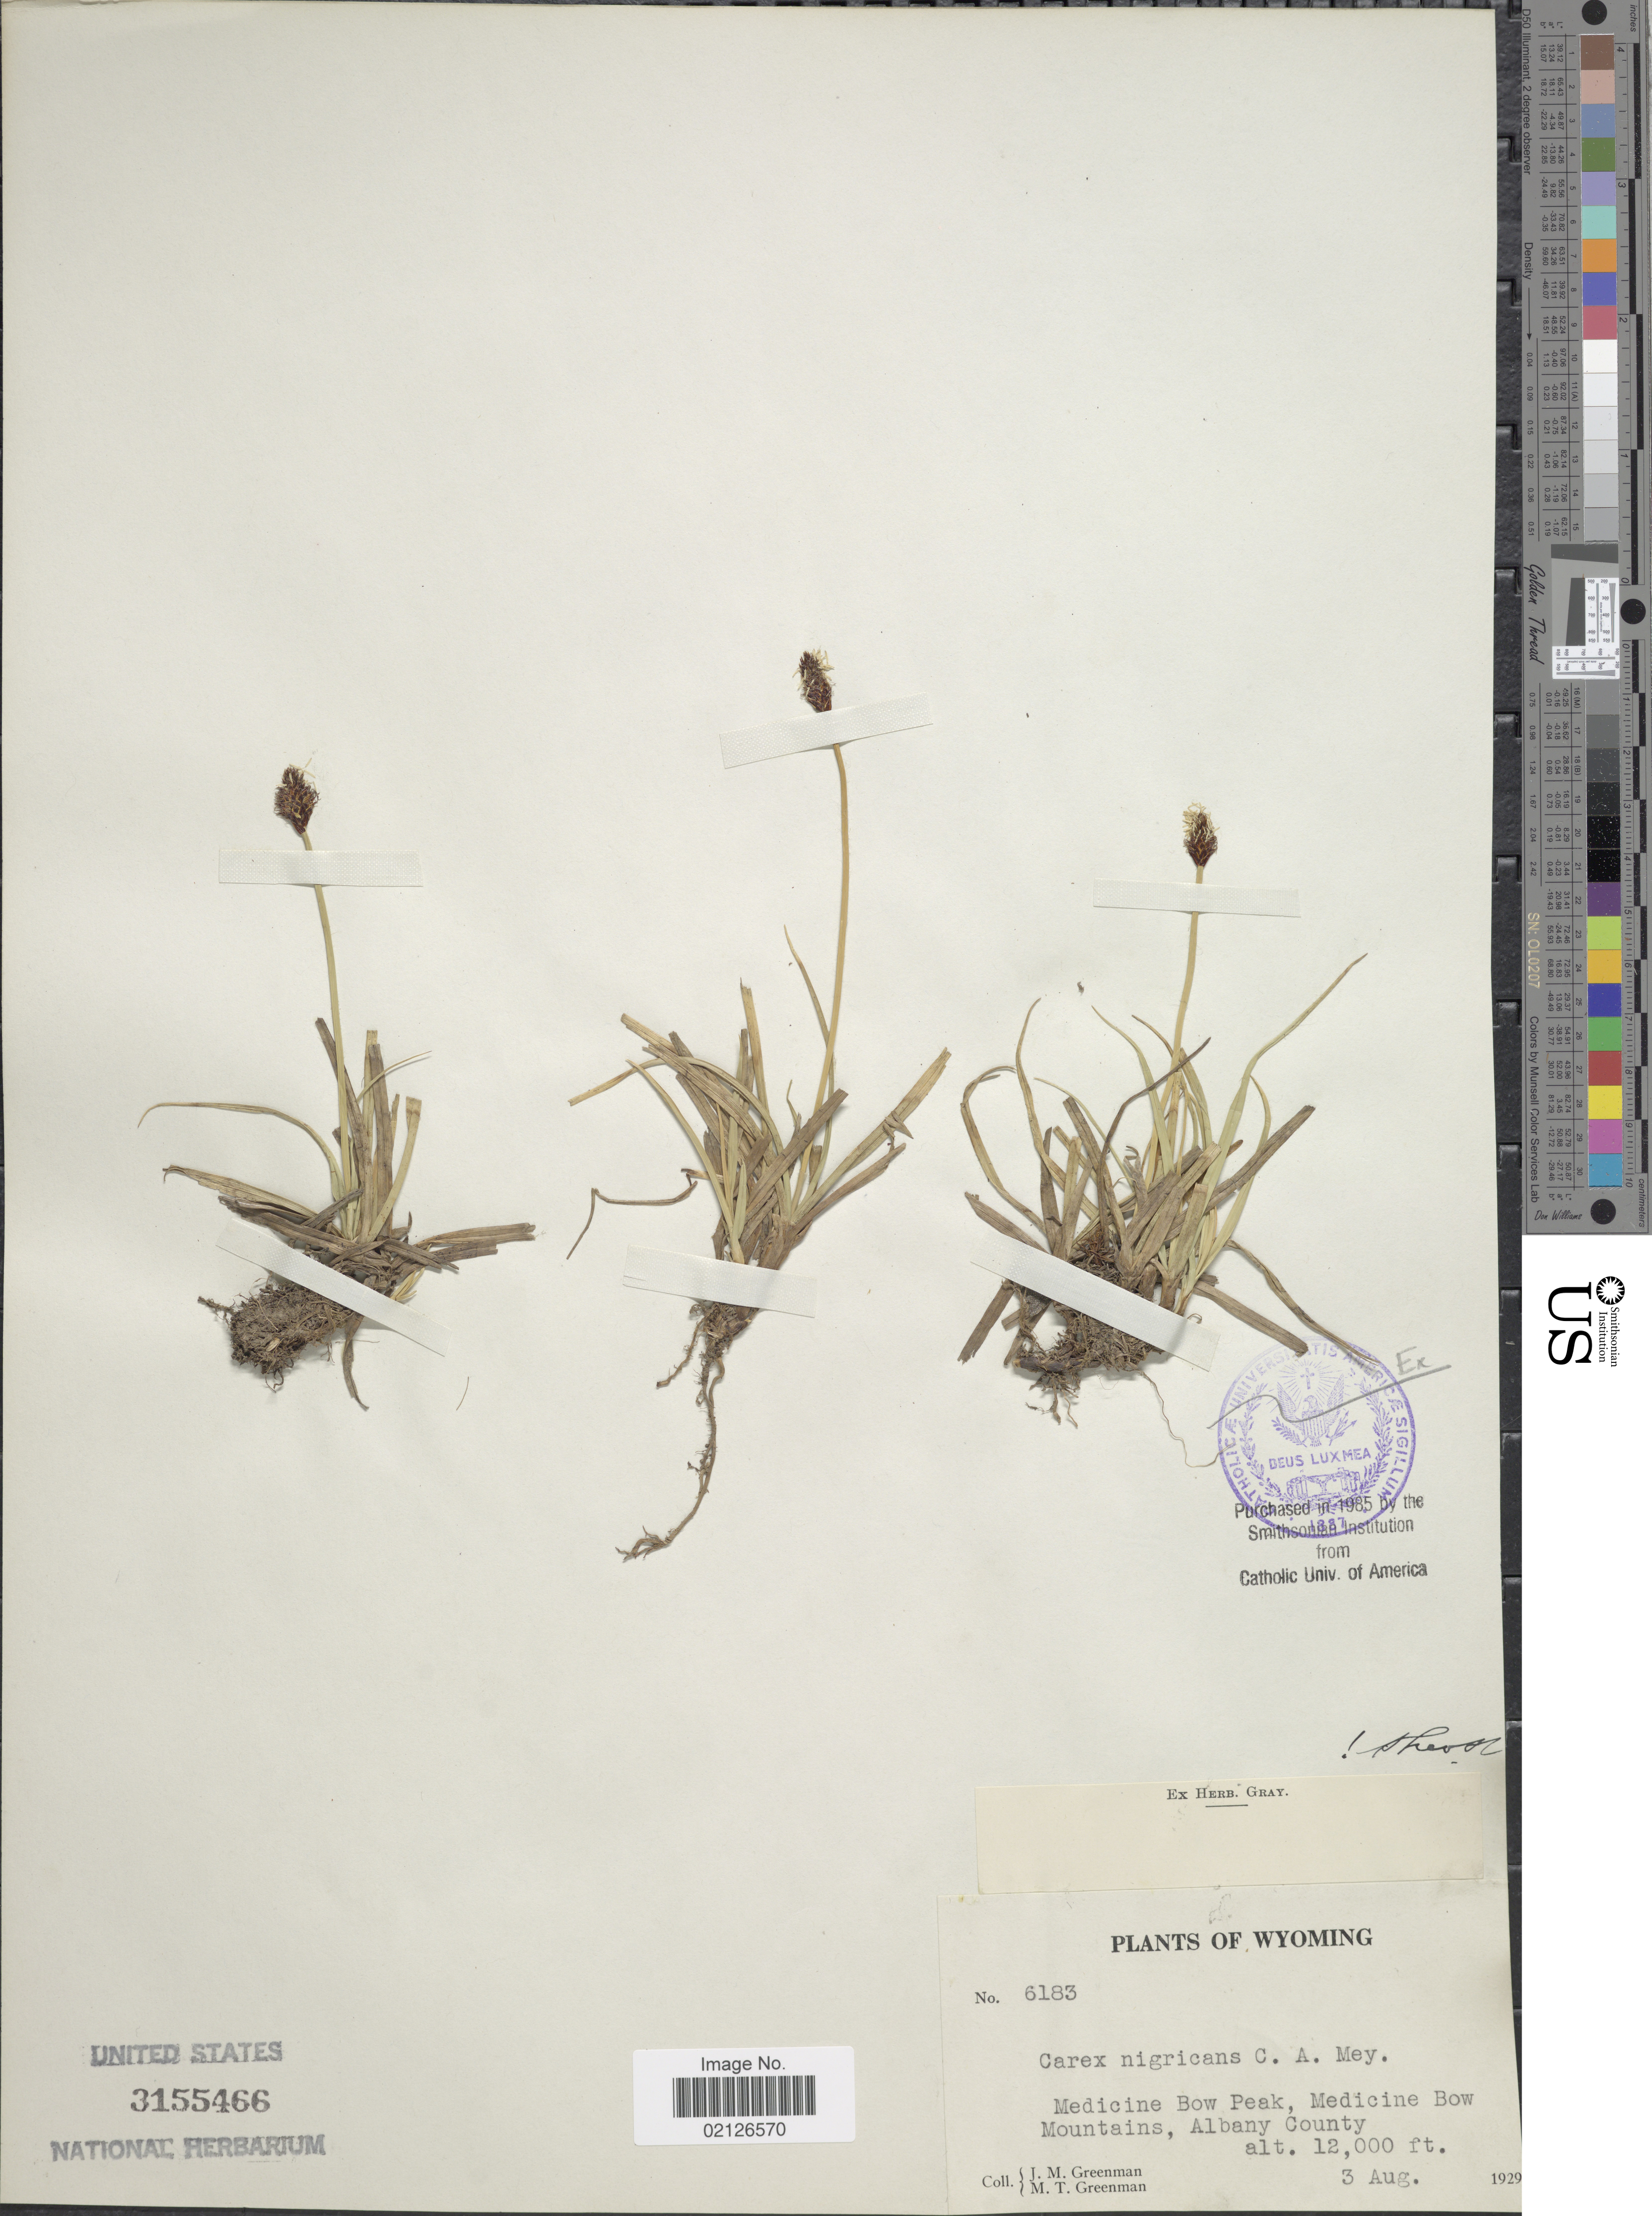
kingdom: Plantae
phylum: Tracheophyta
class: Liliopsida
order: Poales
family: Cyperaceae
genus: Carex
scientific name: Carex nigricans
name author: C.A. Mey.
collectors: J. M. Greenman & M. Greenman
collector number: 6183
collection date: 1929-08-03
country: United States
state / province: Wyoming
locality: Medicine Bow Peak, Medicine Bow Mountains, Albany County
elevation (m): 3658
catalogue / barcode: US 3155466